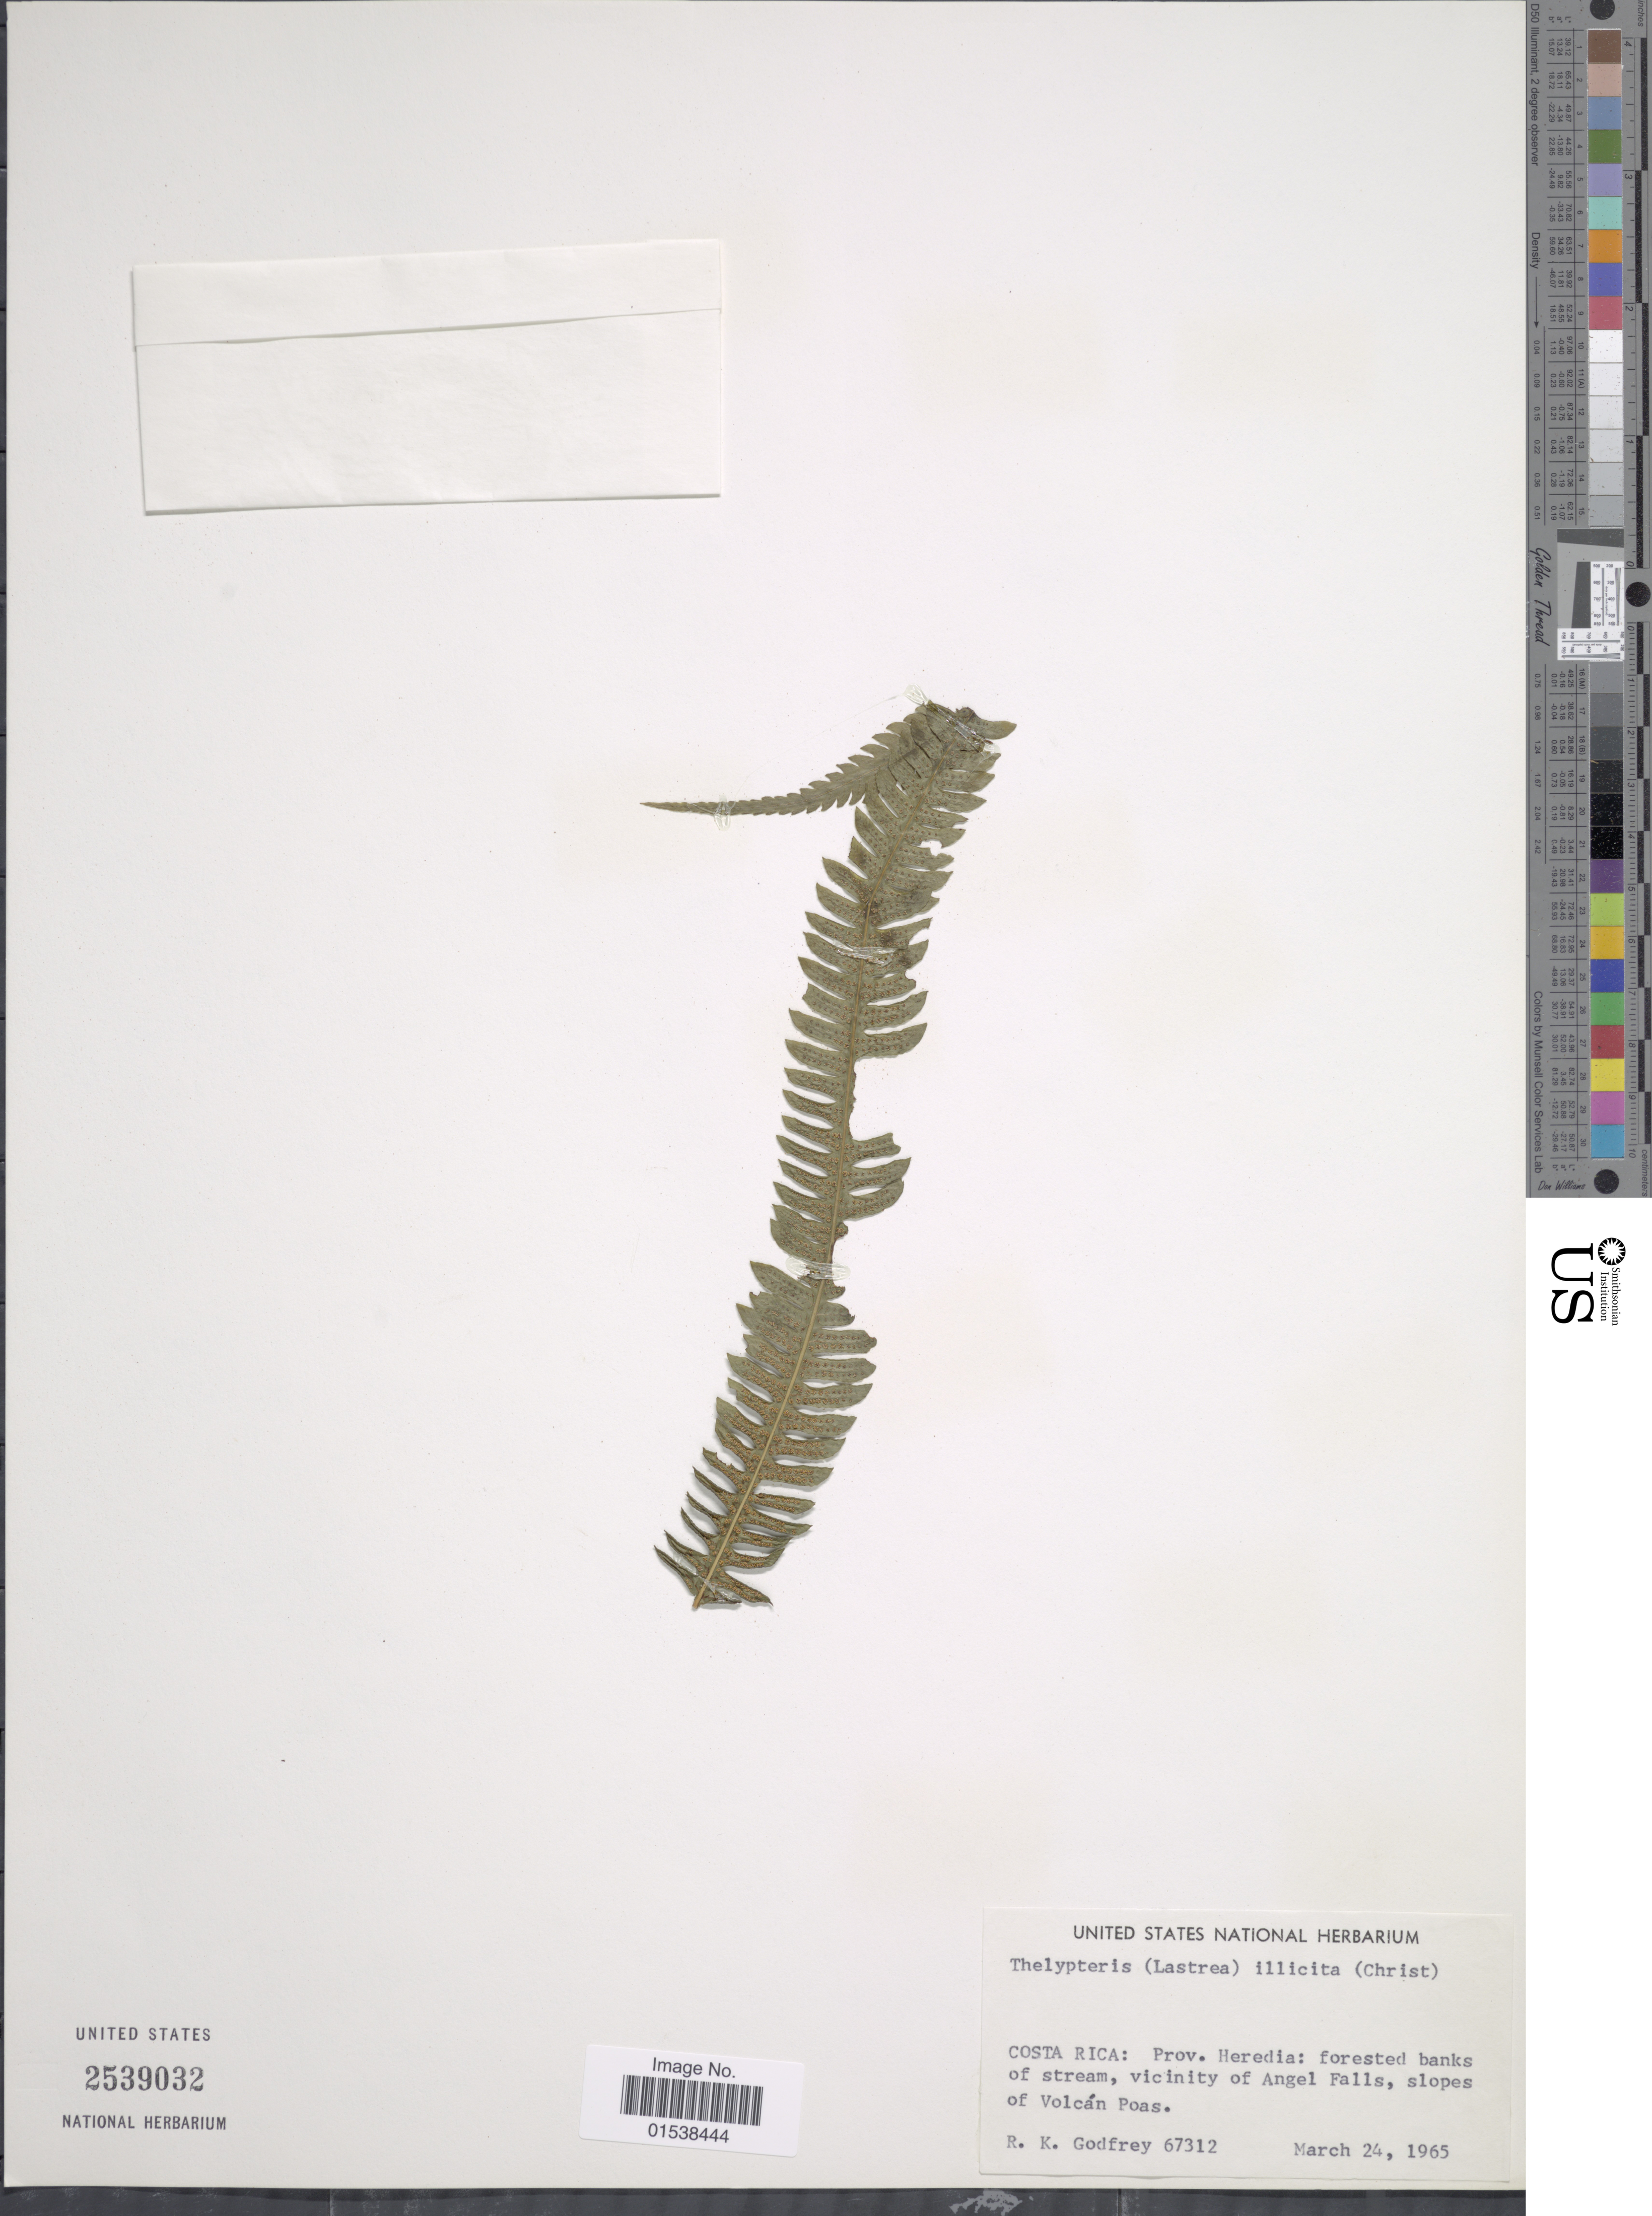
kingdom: Plantae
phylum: Tracheophyta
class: Polypodiopsida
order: Polypodiales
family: Thelypteridaceae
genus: Amauropelta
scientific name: Amauropelta pachyrachis var. pachyrachis (Kunze) comb. nov., ined 2015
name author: (Kunze)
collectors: R. K. Godfrey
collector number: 67312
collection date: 1965-03-24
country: Costa Rica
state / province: Heredia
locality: Costa Rica: Prov. Heredia: forested banks of stream, vicinity of Angel Falls, slopes of Volcan Poas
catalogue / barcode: US 2539032